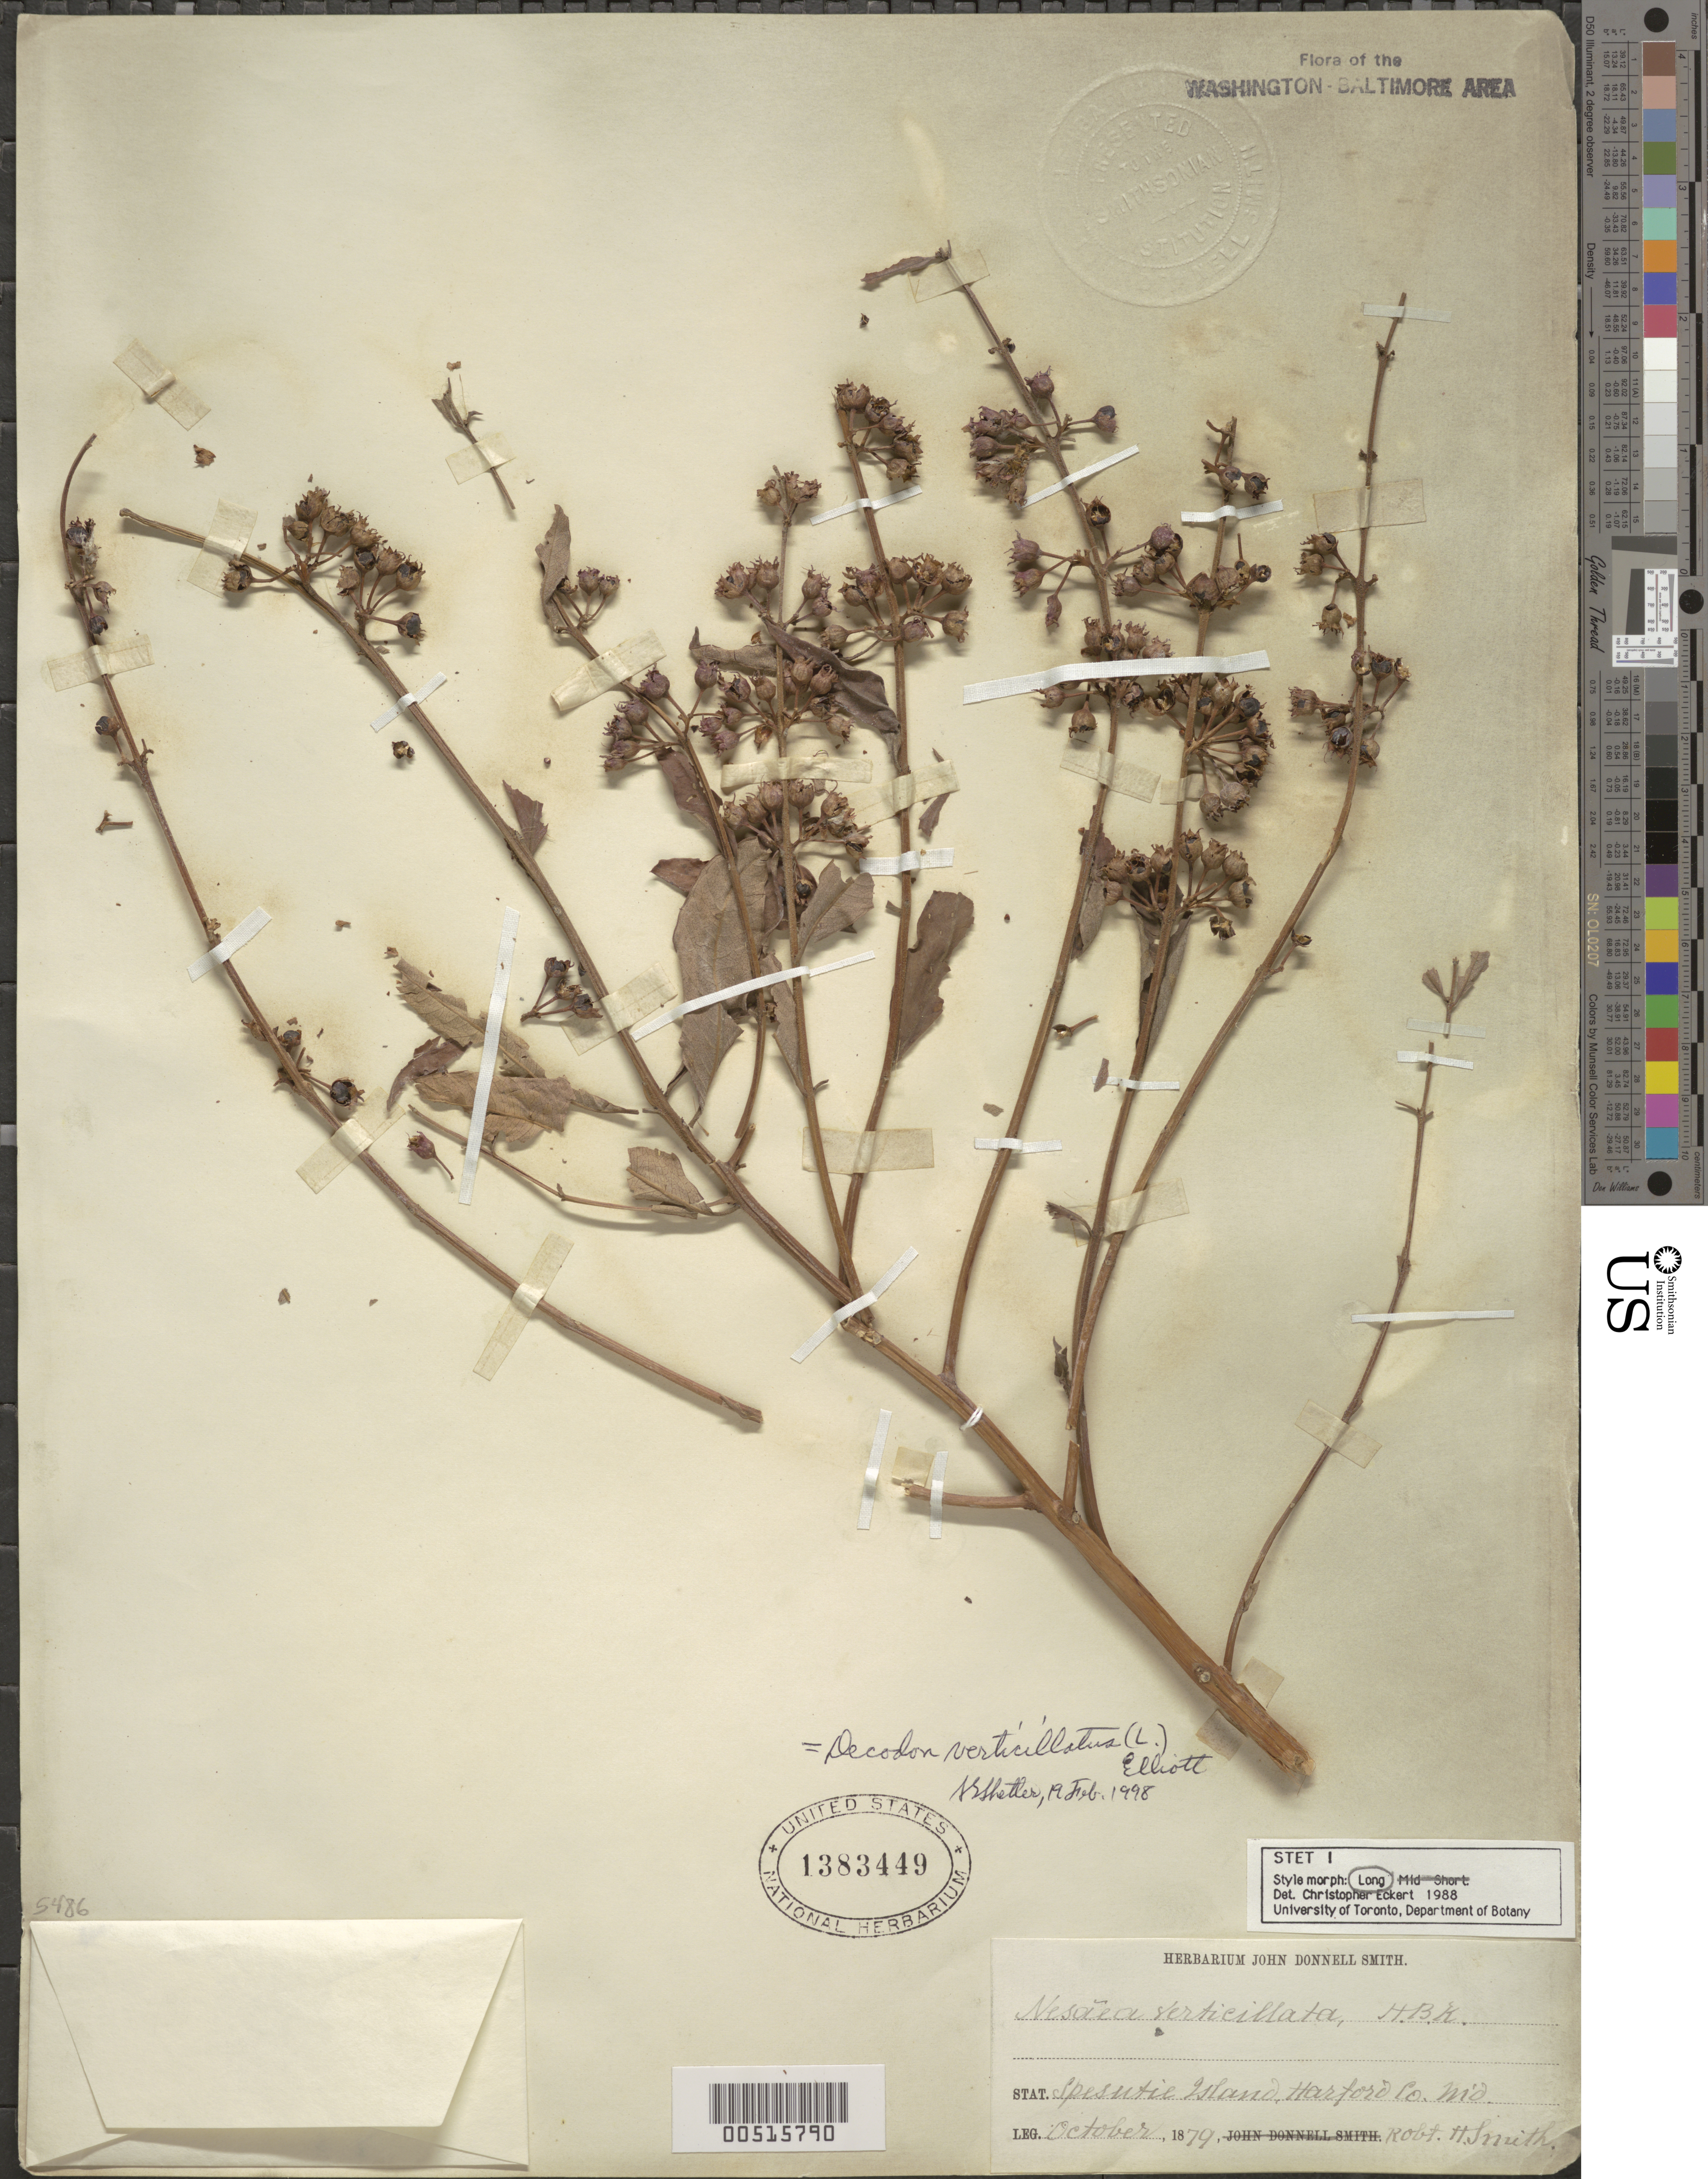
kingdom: Plantae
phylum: Tracheophyta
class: Magnoliopsida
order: Myrtales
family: Lythraceae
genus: Decodon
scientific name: Decodon verticillatus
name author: (L.) Elliott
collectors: R. H. Smith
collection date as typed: Oct 1879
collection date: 1879-10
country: United States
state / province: Maryland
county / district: Harford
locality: Spesutie I.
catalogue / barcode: US 1383449